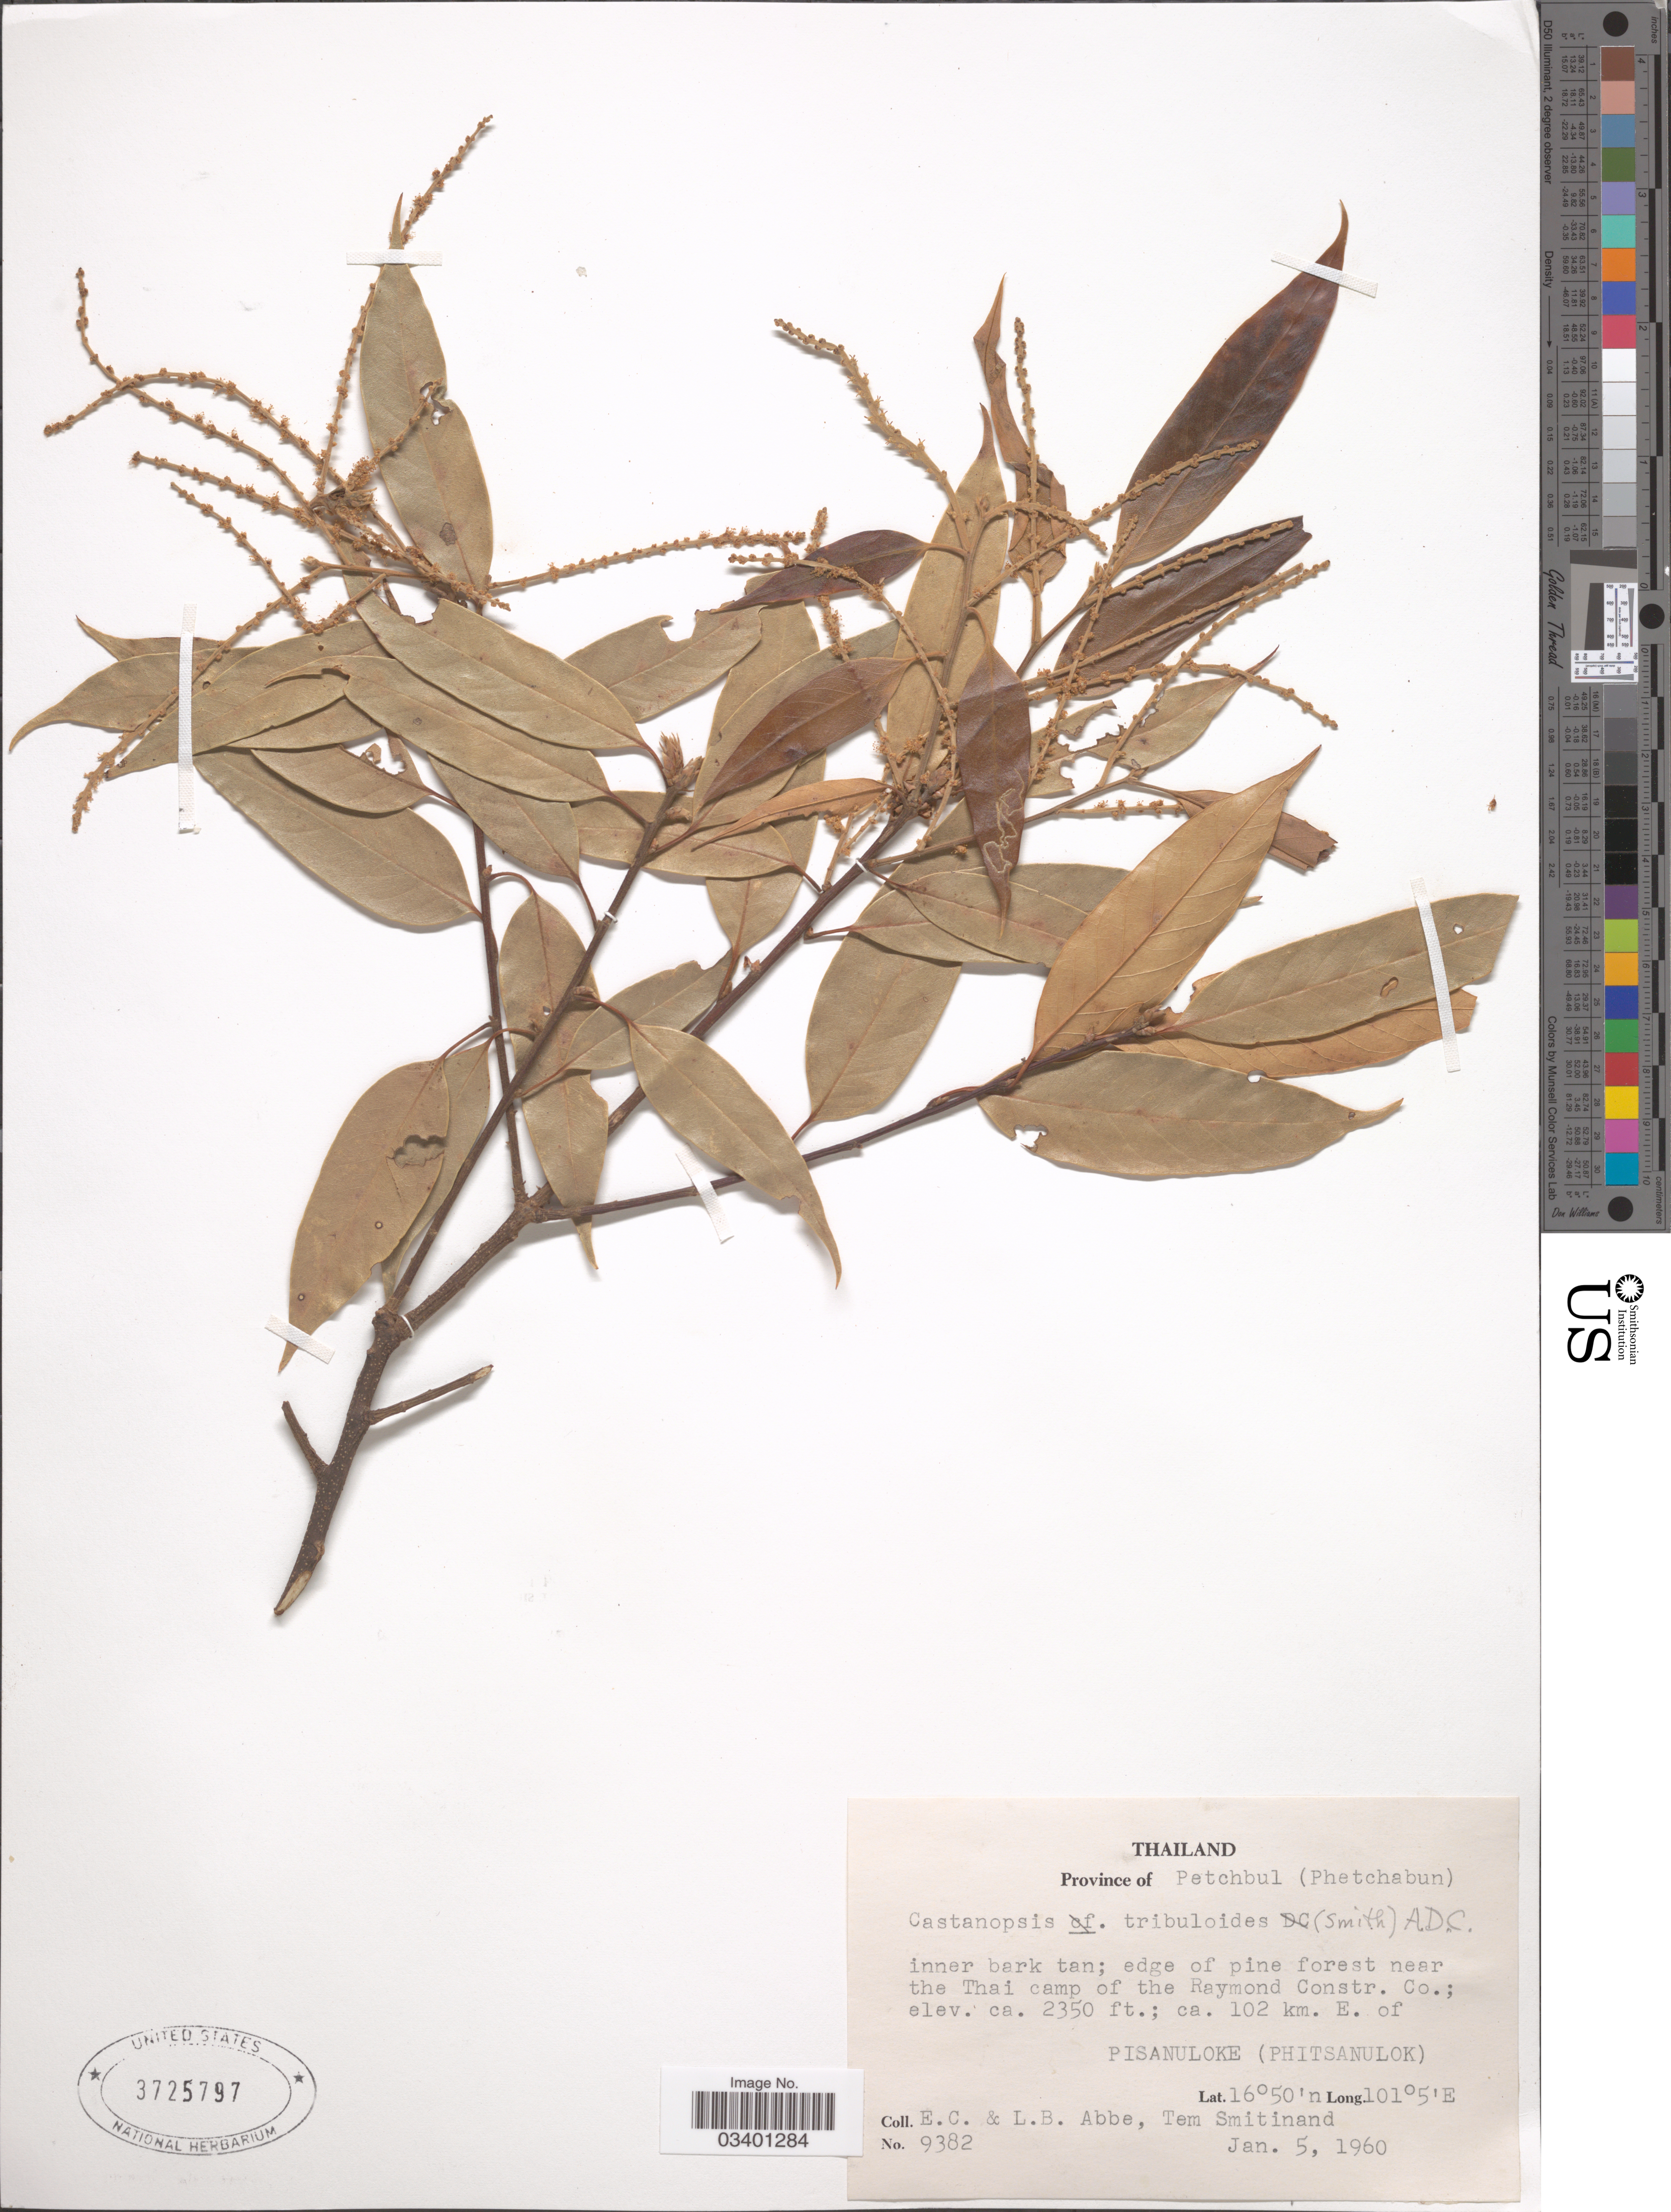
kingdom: Plantae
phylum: Tracheophyta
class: Magnoliopsida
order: Fagales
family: Fagaceae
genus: Castanopsis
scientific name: Castanopsis tribuloides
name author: (Sm.) A. DC.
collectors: E. C. Abbe, L. B. Abbe & T. Smitinand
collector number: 9382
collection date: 1960-01-05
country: Thailand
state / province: Phetchabun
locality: Province of Petchbul. Edge of pine forest near the Thai camp of the Raymond Constr. Co. Ca. 102 km. E. of Pisanuloke (Phitsanulok).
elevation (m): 716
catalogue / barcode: US 3725797